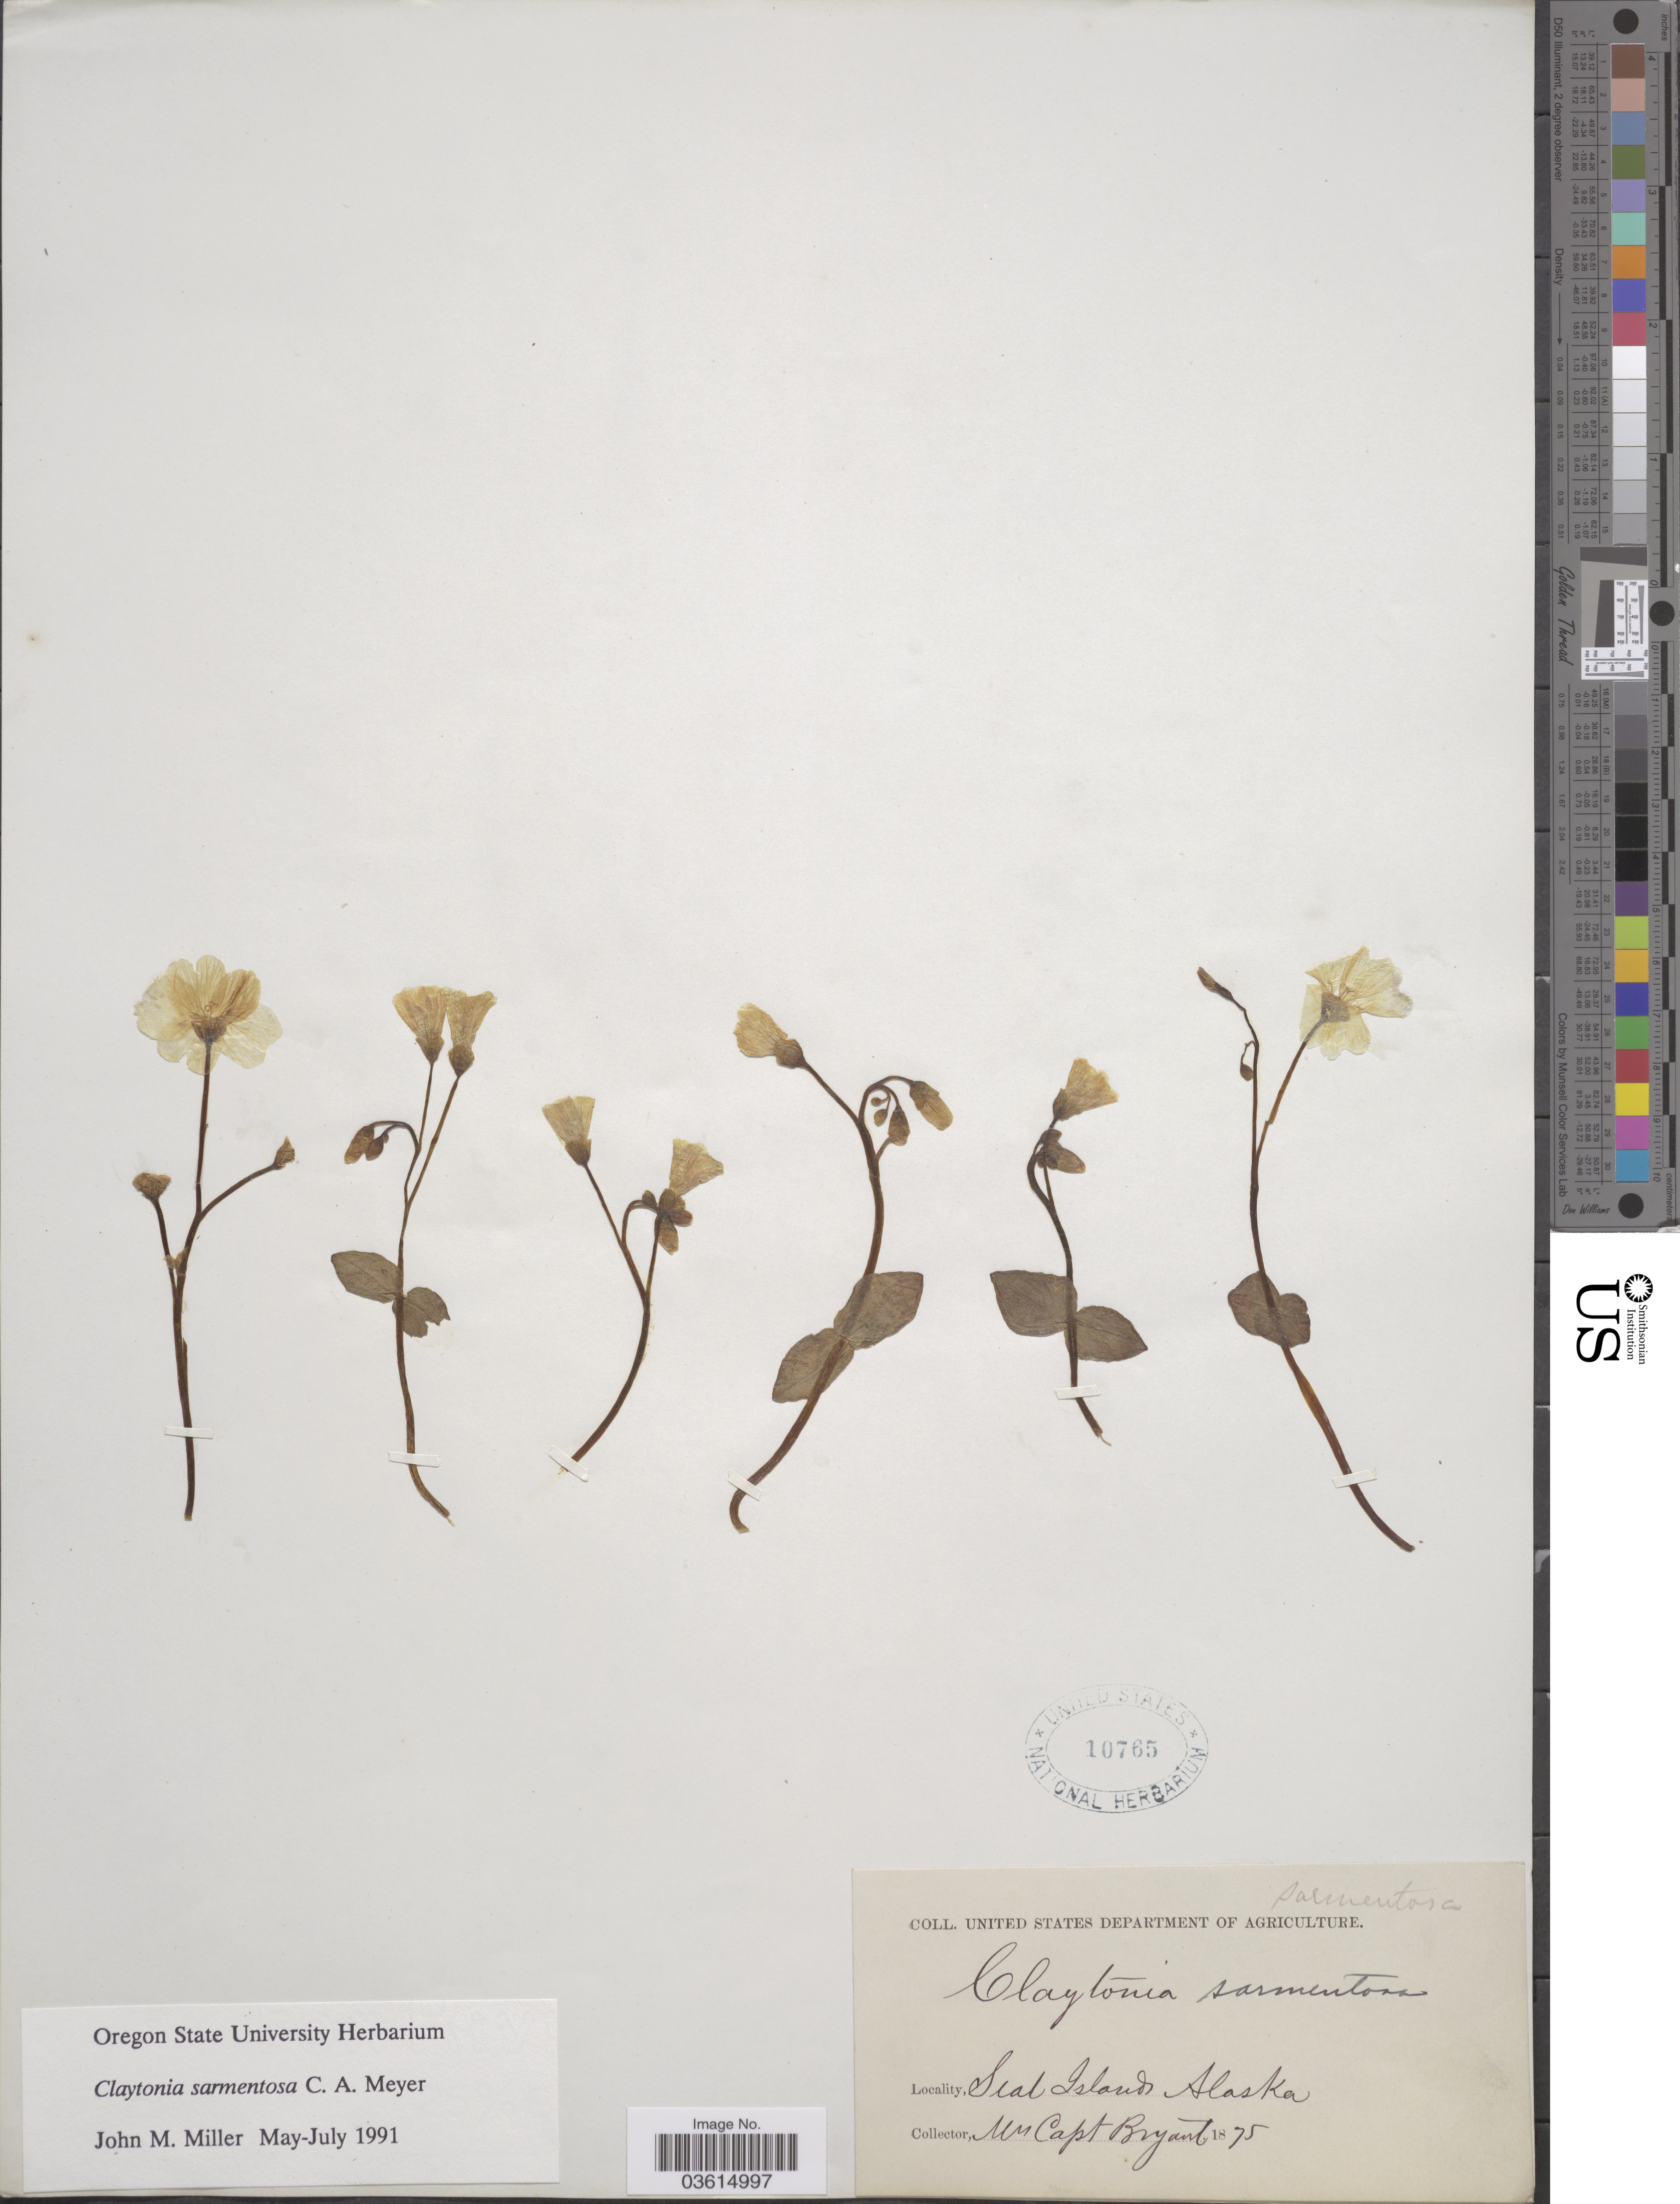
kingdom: Plantae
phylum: Tracheophyta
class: Magnoliopsida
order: Caryophyllales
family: Montiaceae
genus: Claytonia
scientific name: Claytonia sarmentosa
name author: C.A. Mey.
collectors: C. Bryant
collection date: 1875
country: United States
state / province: Alaska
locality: Seal Islands.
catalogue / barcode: US 10765